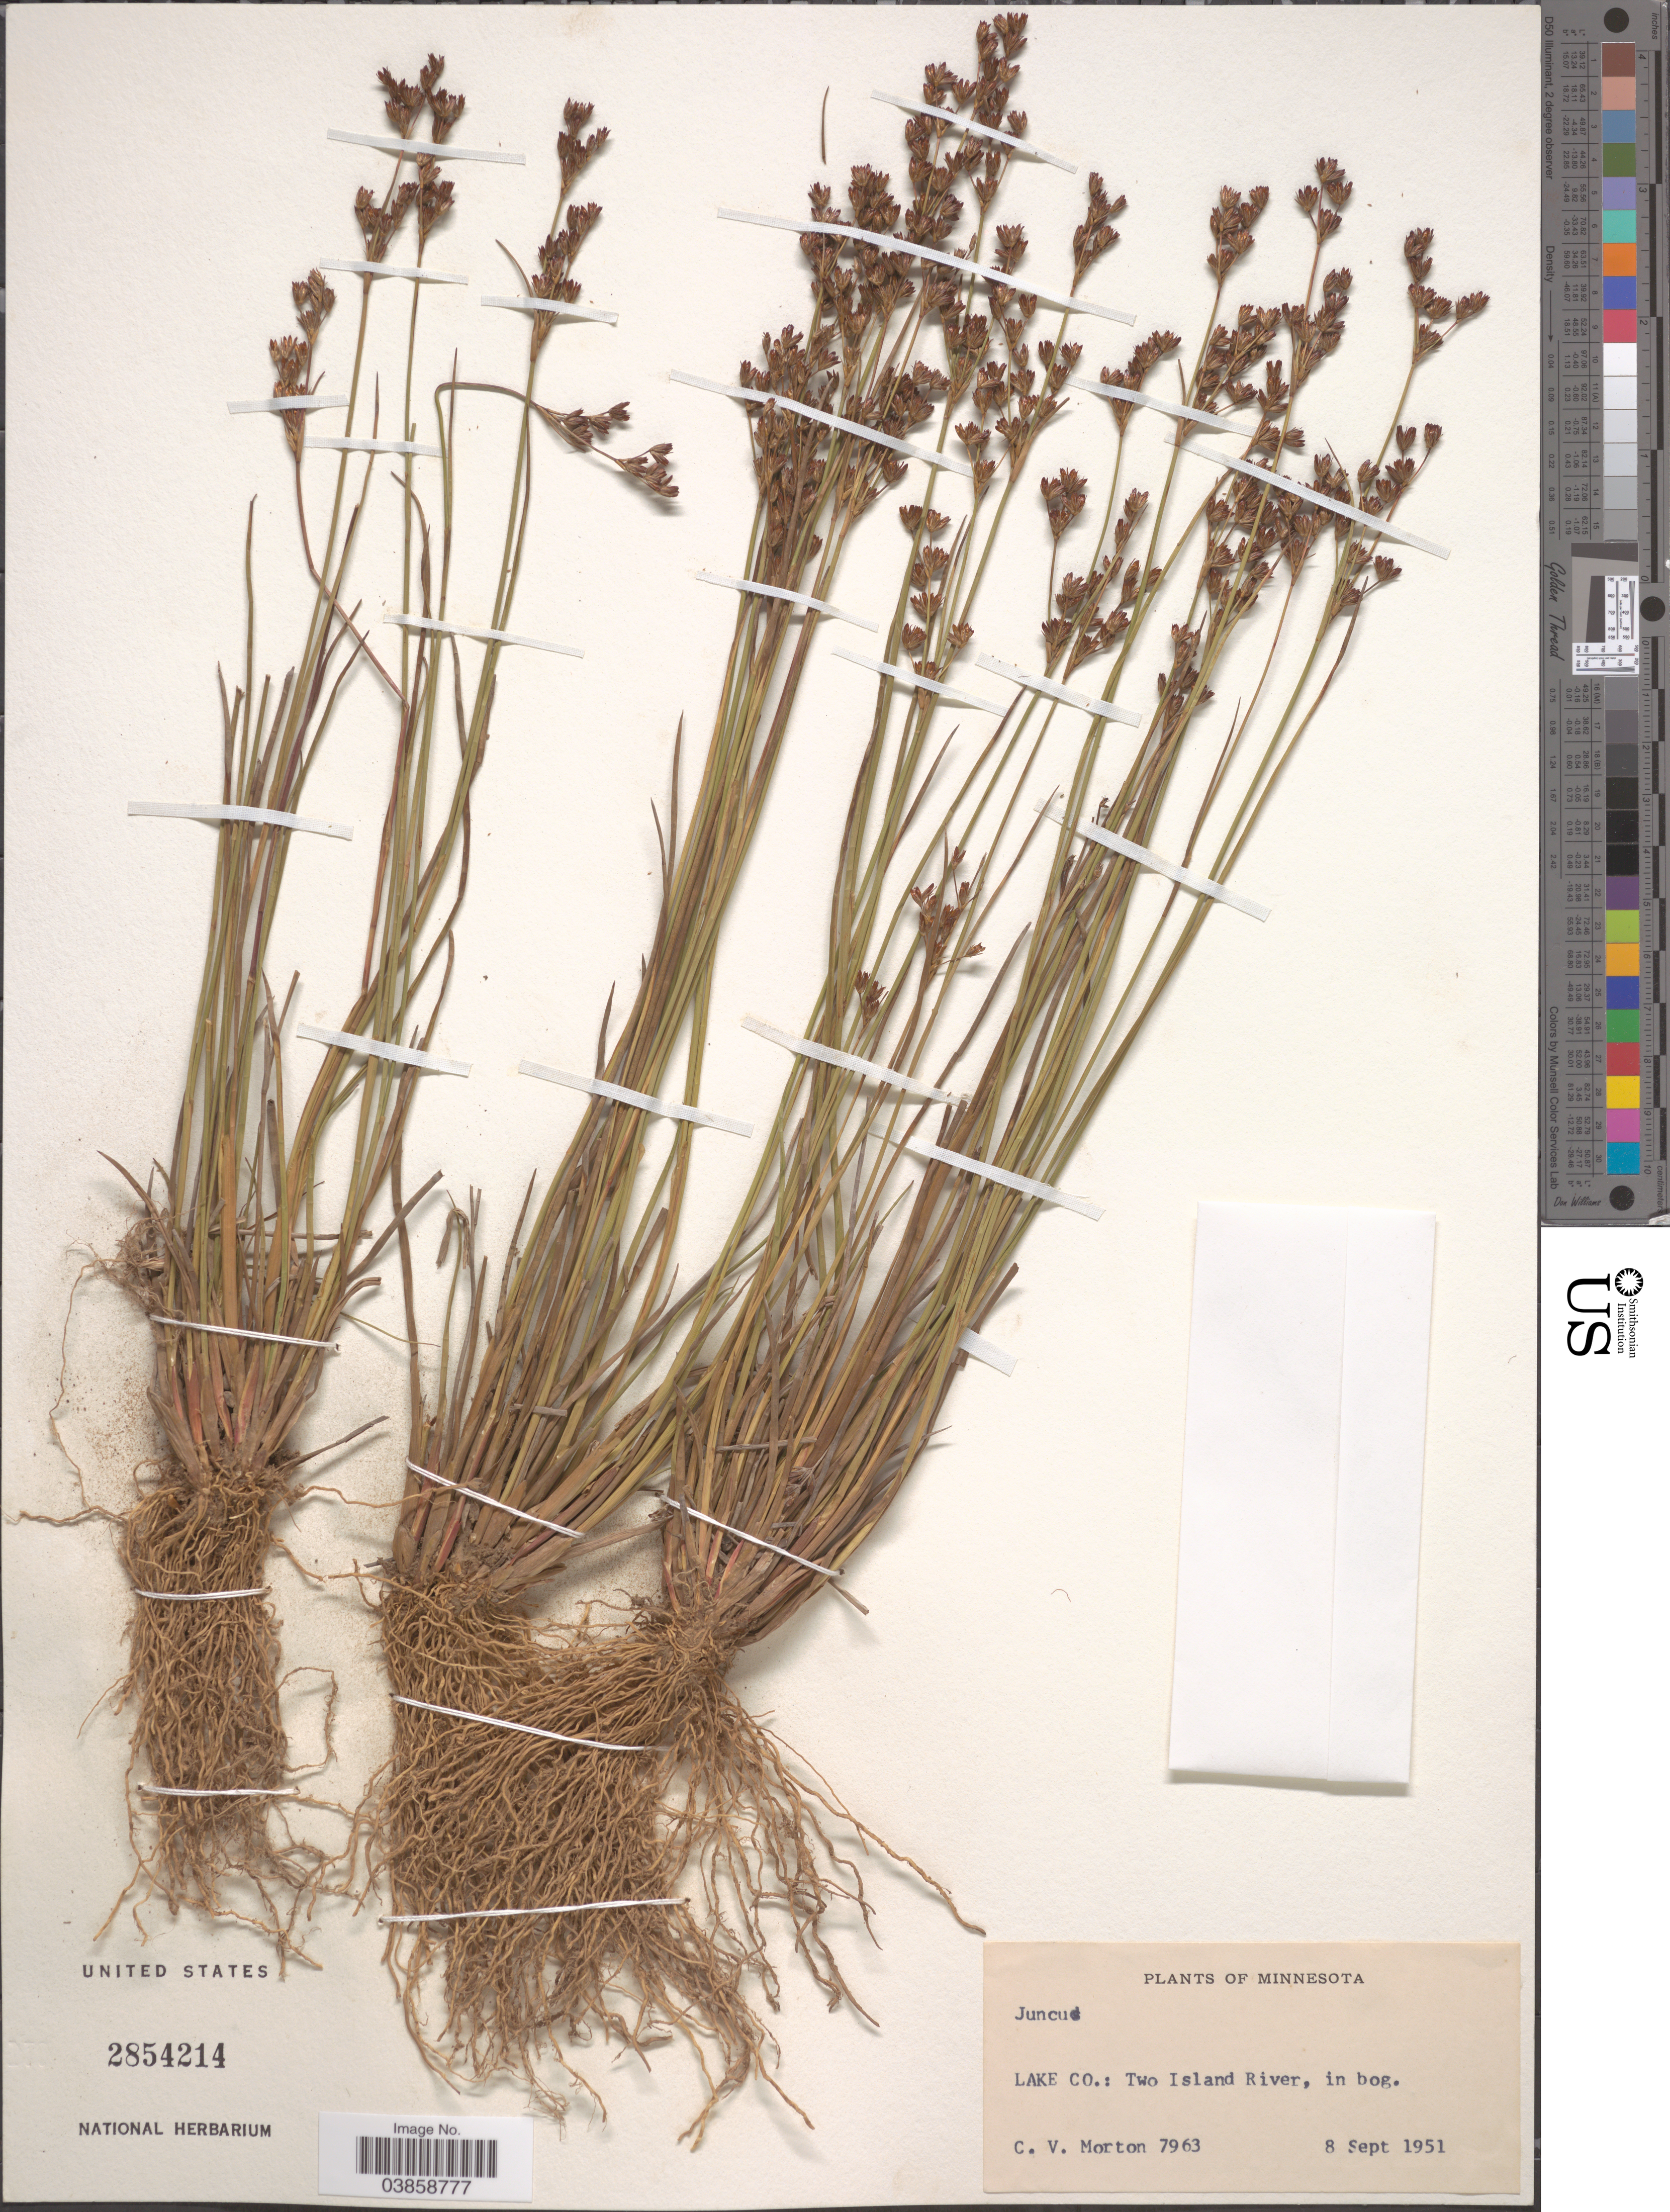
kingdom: Plantae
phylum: Tracheophyta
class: Liliopsida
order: Poales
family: Juncaceae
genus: Juncus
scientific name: Juncus sp.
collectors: C. V. Morton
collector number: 7963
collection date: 1951-09-08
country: United States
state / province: Minnesota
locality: Lake Co.: Two Island River.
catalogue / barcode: US 2854214